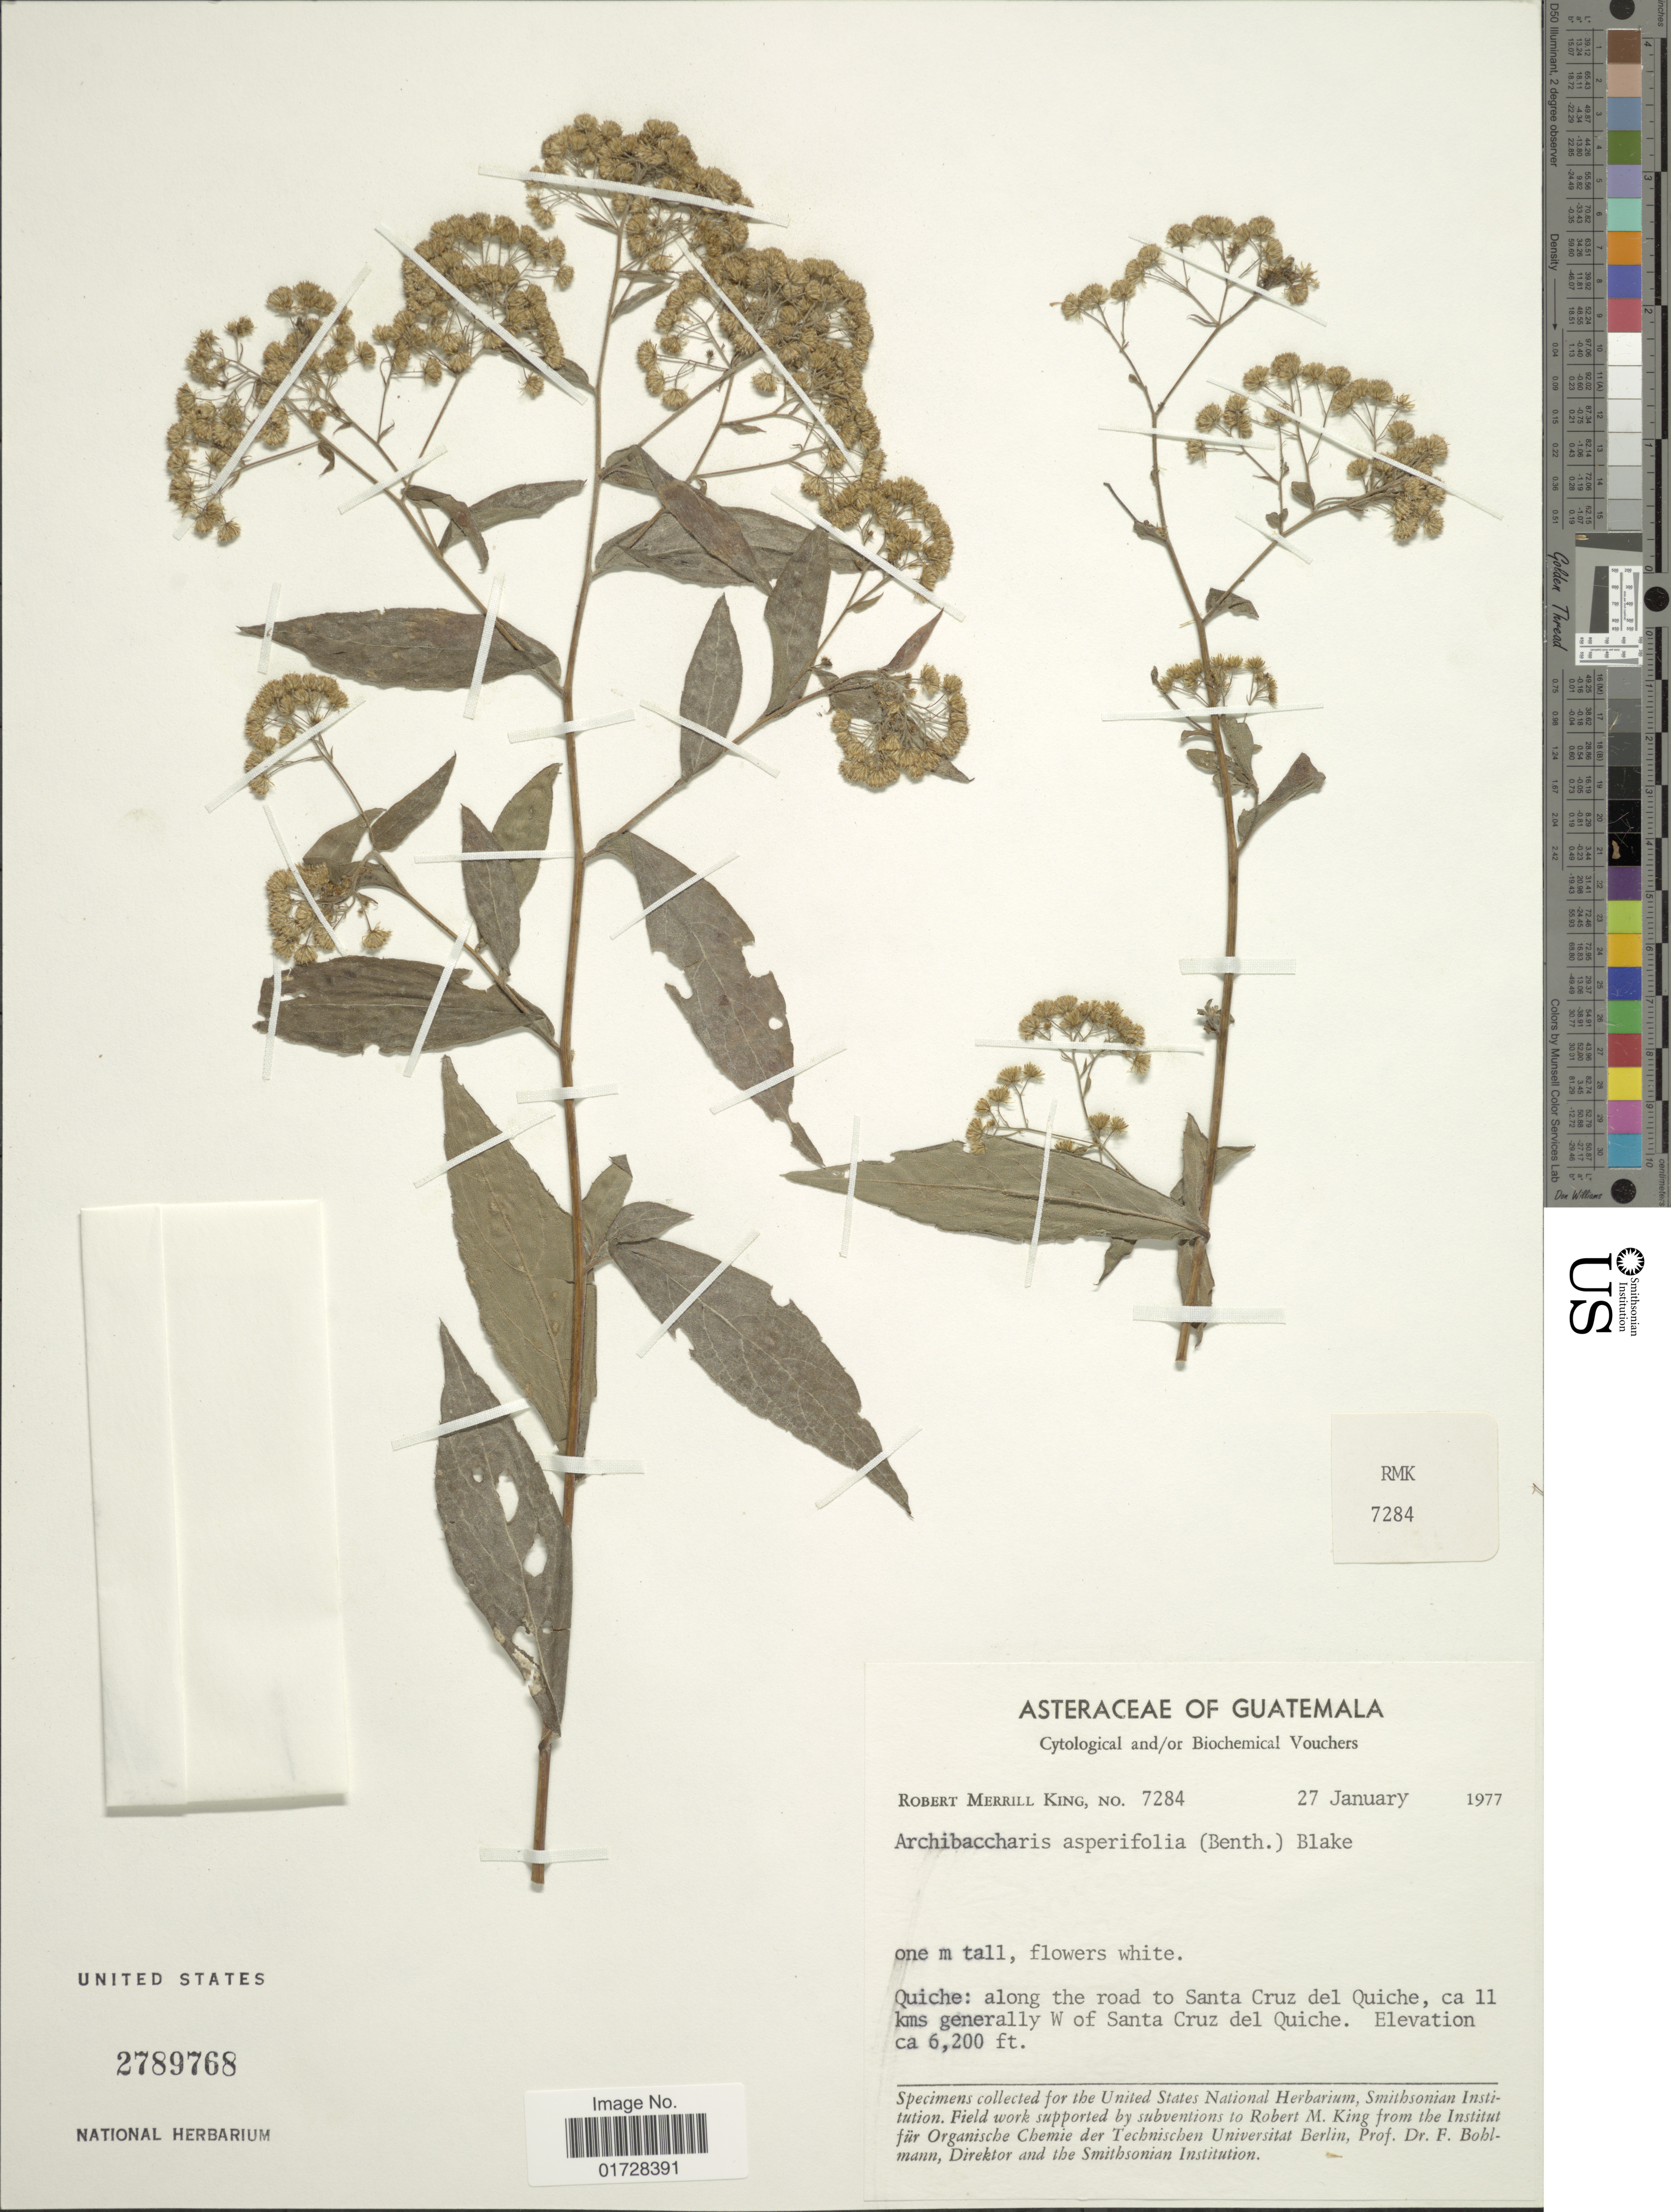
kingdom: Plantae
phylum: Tracheophyta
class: Magnoliopsida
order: Asterales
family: Asteraceae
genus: Archibaccharis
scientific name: Archibaccharis asperifolia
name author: (Benth.) S.F. Blake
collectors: R. M. King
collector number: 7284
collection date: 1977-01-27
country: Guatemala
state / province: El Quiché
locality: Along the road to Santa Cruz del Quiche, ca 11 kms generally W of Santa Cruz del Quiche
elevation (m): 1890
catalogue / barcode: US 2789768